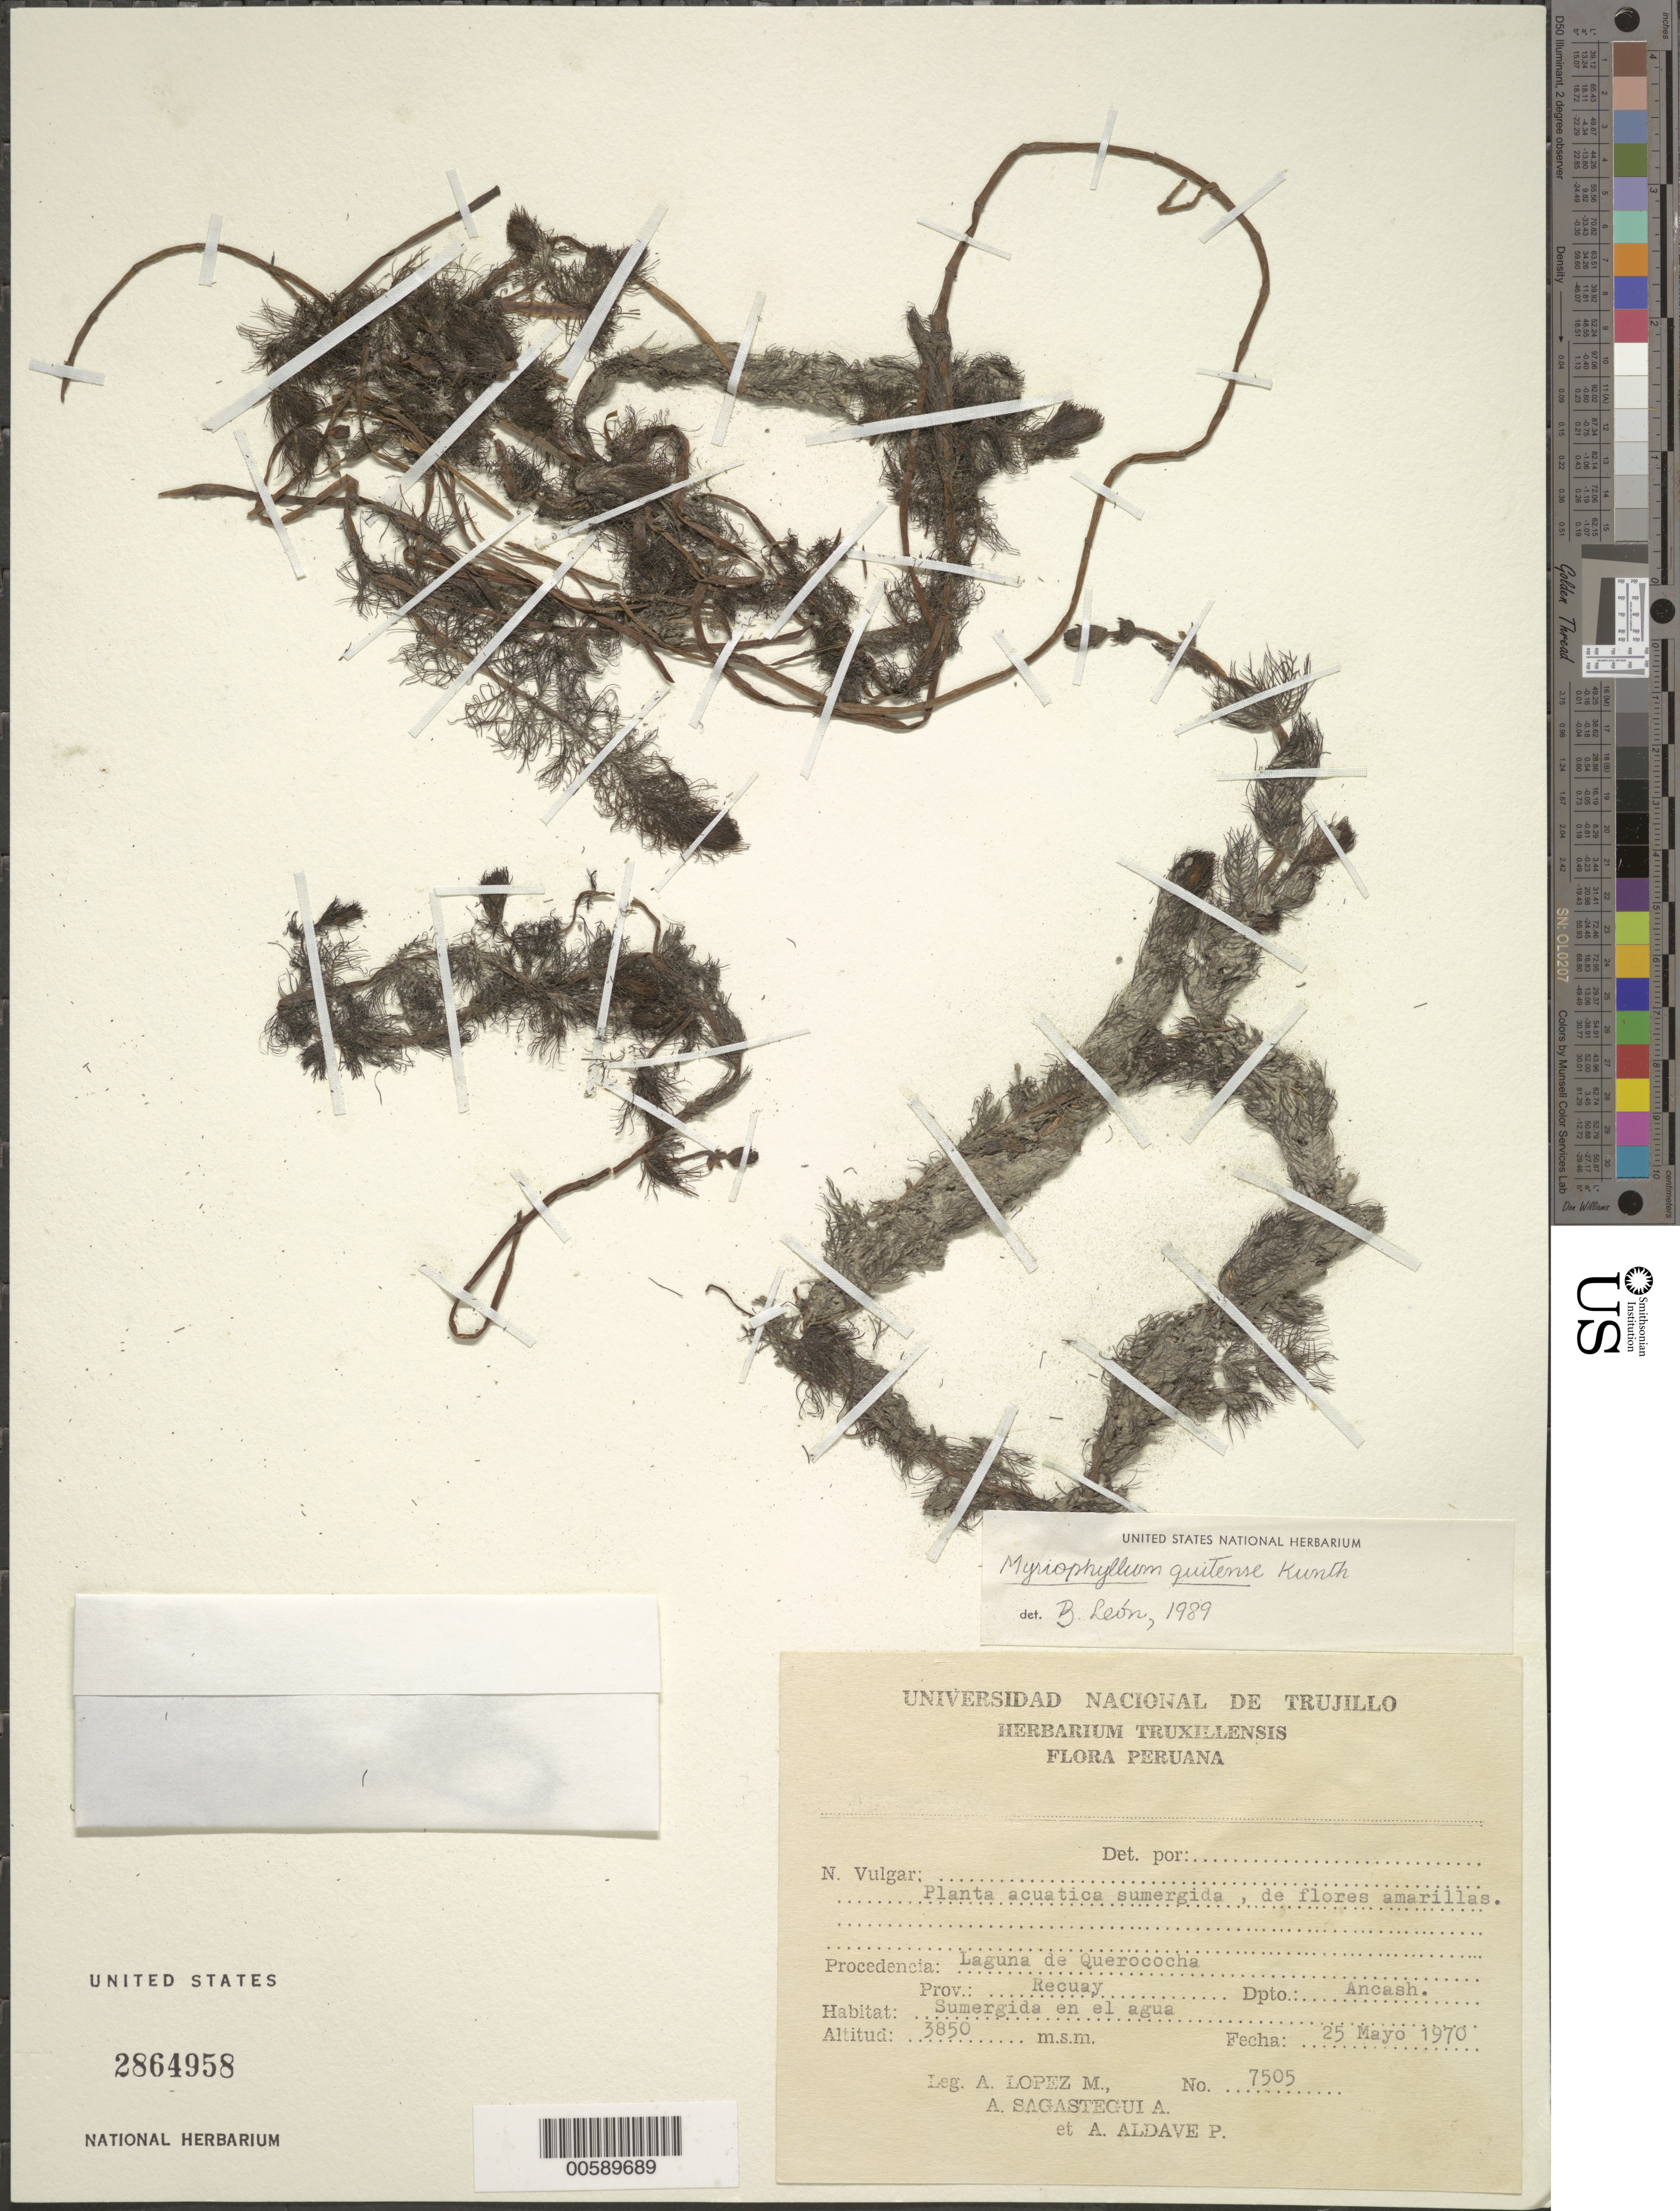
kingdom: Plantae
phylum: Tracheophyta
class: Magnoliopsida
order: Saxifragales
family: Haloragaceae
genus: Myriophyllum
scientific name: Myriophyllum quitense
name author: Kunth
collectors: A. López M., A. Sagástegui A. & A. Aldave Pajares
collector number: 7505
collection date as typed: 25 May 1970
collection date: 1970-05-25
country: Peru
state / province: Ancash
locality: Recuay, Laguna de Querococha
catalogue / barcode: US 2864958